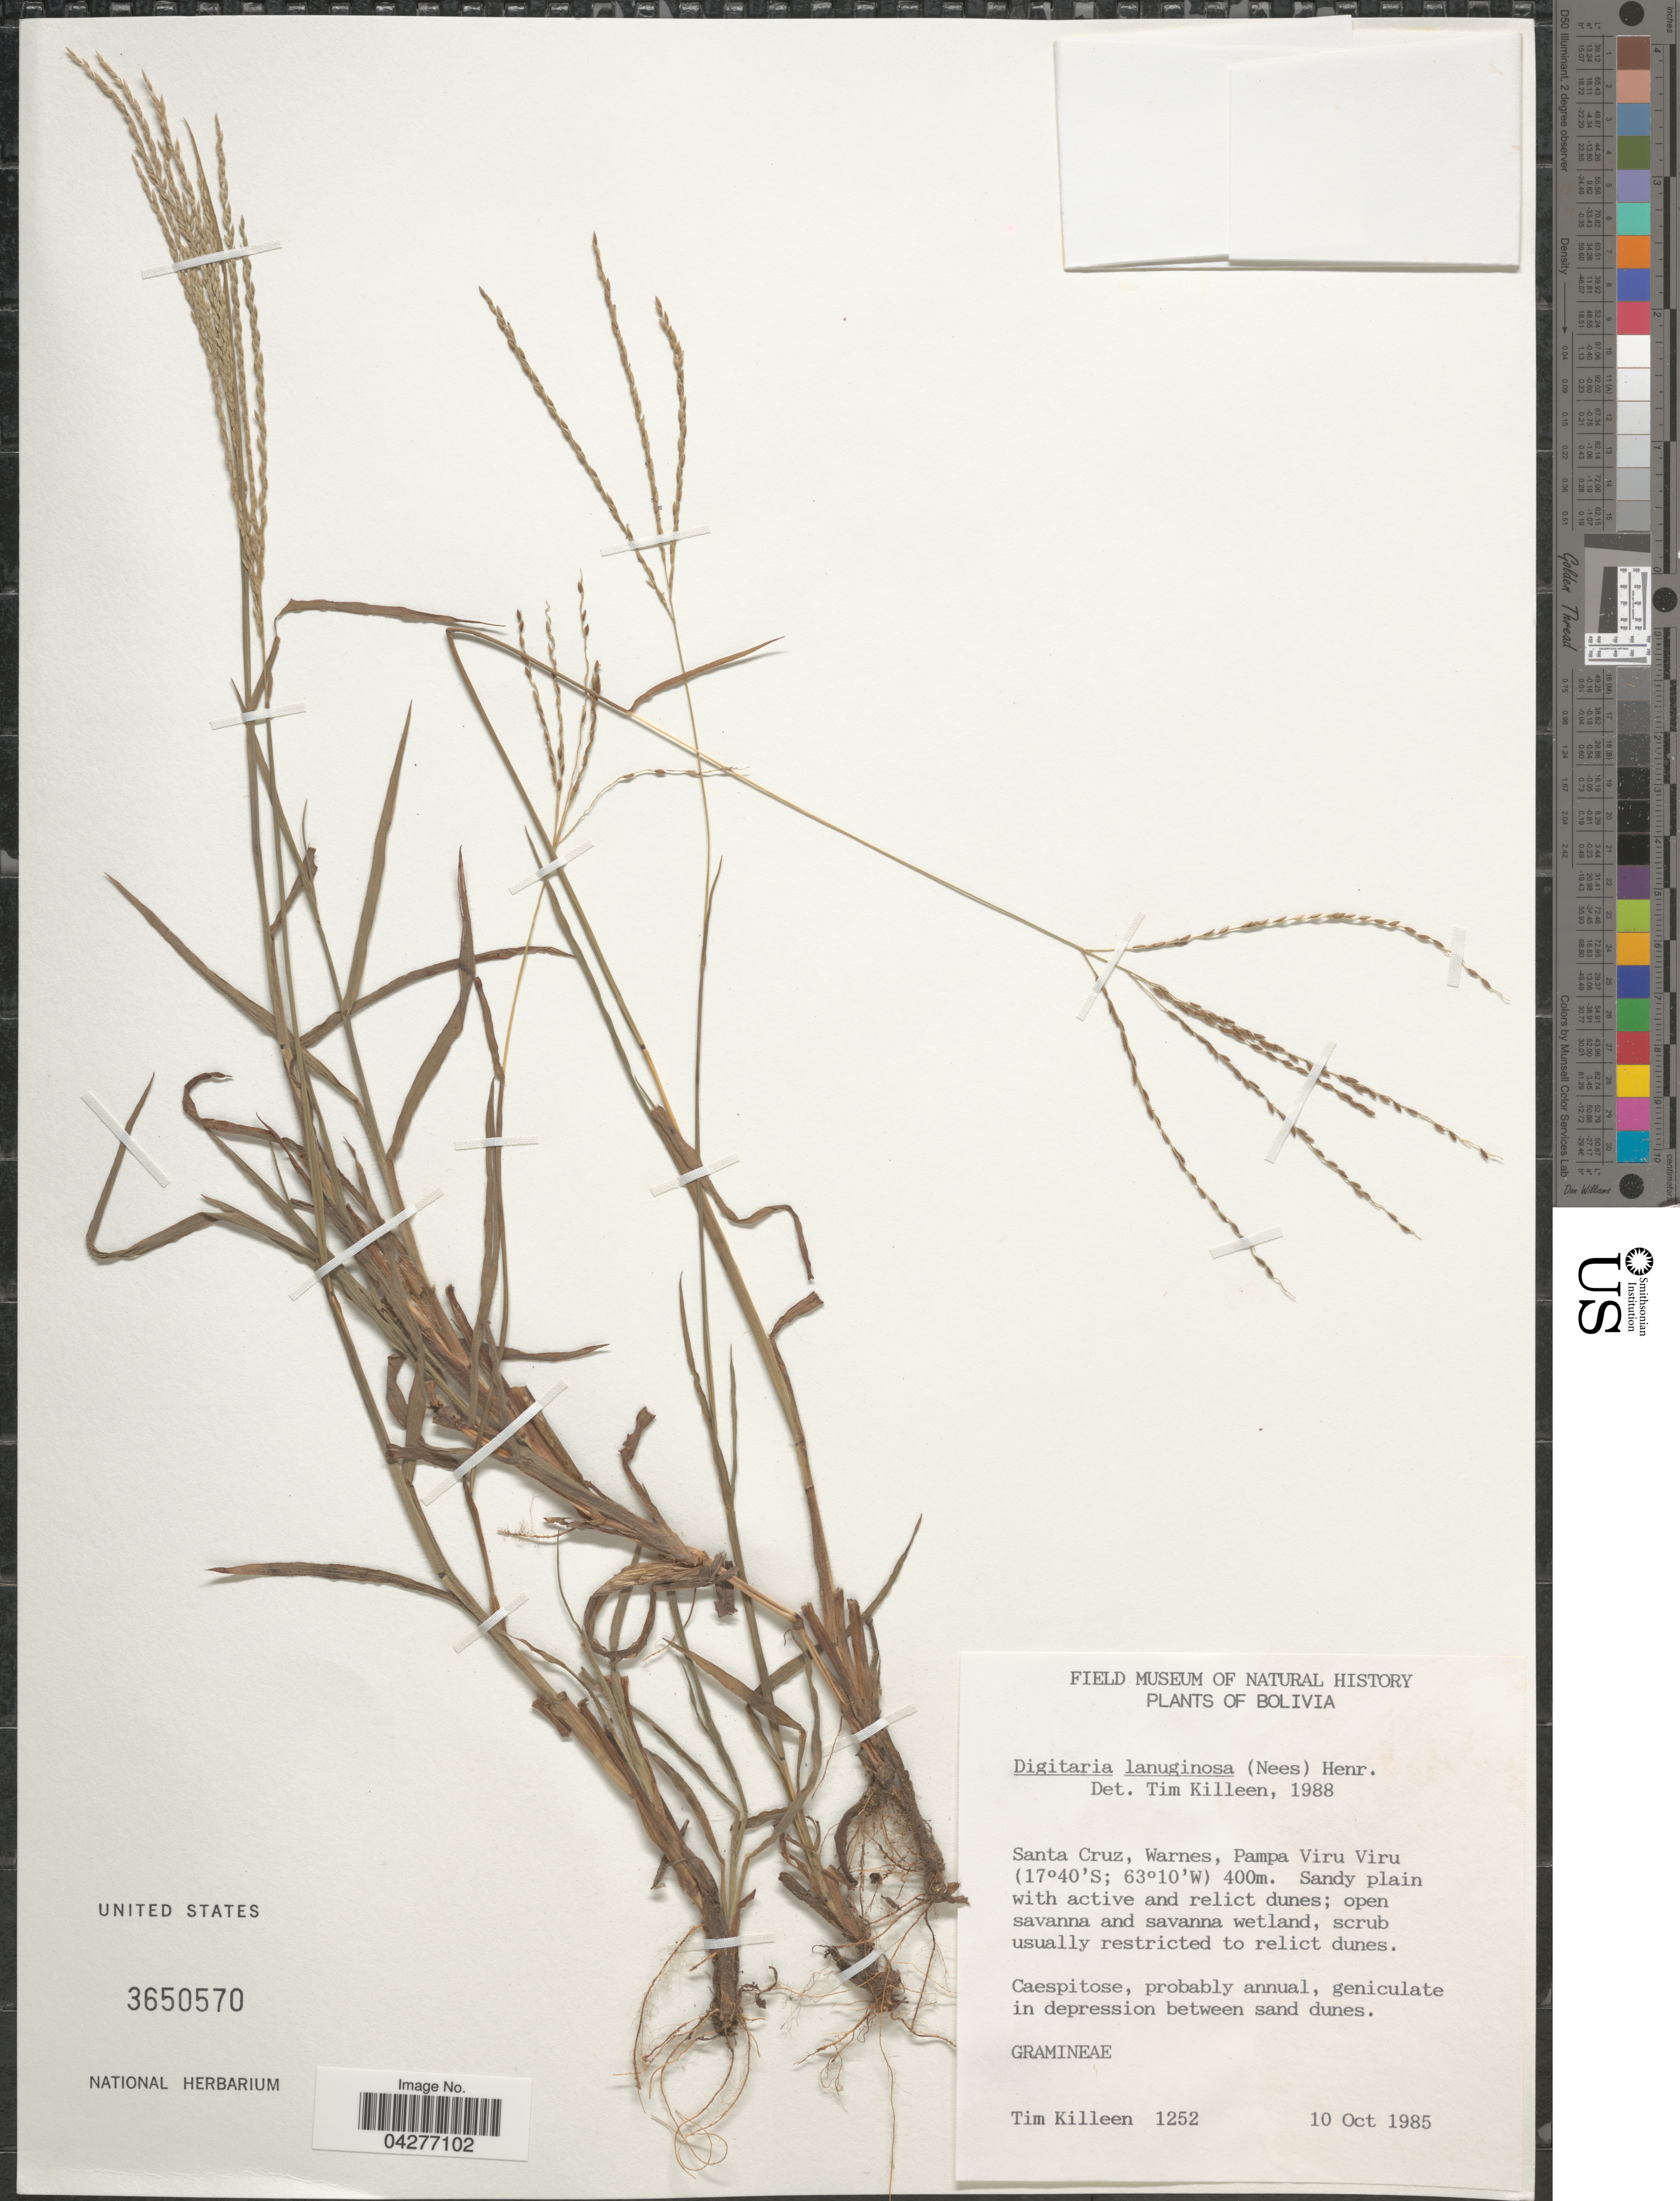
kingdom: Plantae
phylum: Tracheophyta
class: Liliopsida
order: Poales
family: Poaceae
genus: Digitaria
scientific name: Digitaria lanuginosa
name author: (Nees) Henr.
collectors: T. J. Killeen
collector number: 1252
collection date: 1985-10-10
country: Bolivia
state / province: Santa Cruz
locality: Warnes, Pampa Viru Viru.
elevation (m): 400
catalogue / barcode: US 3650570